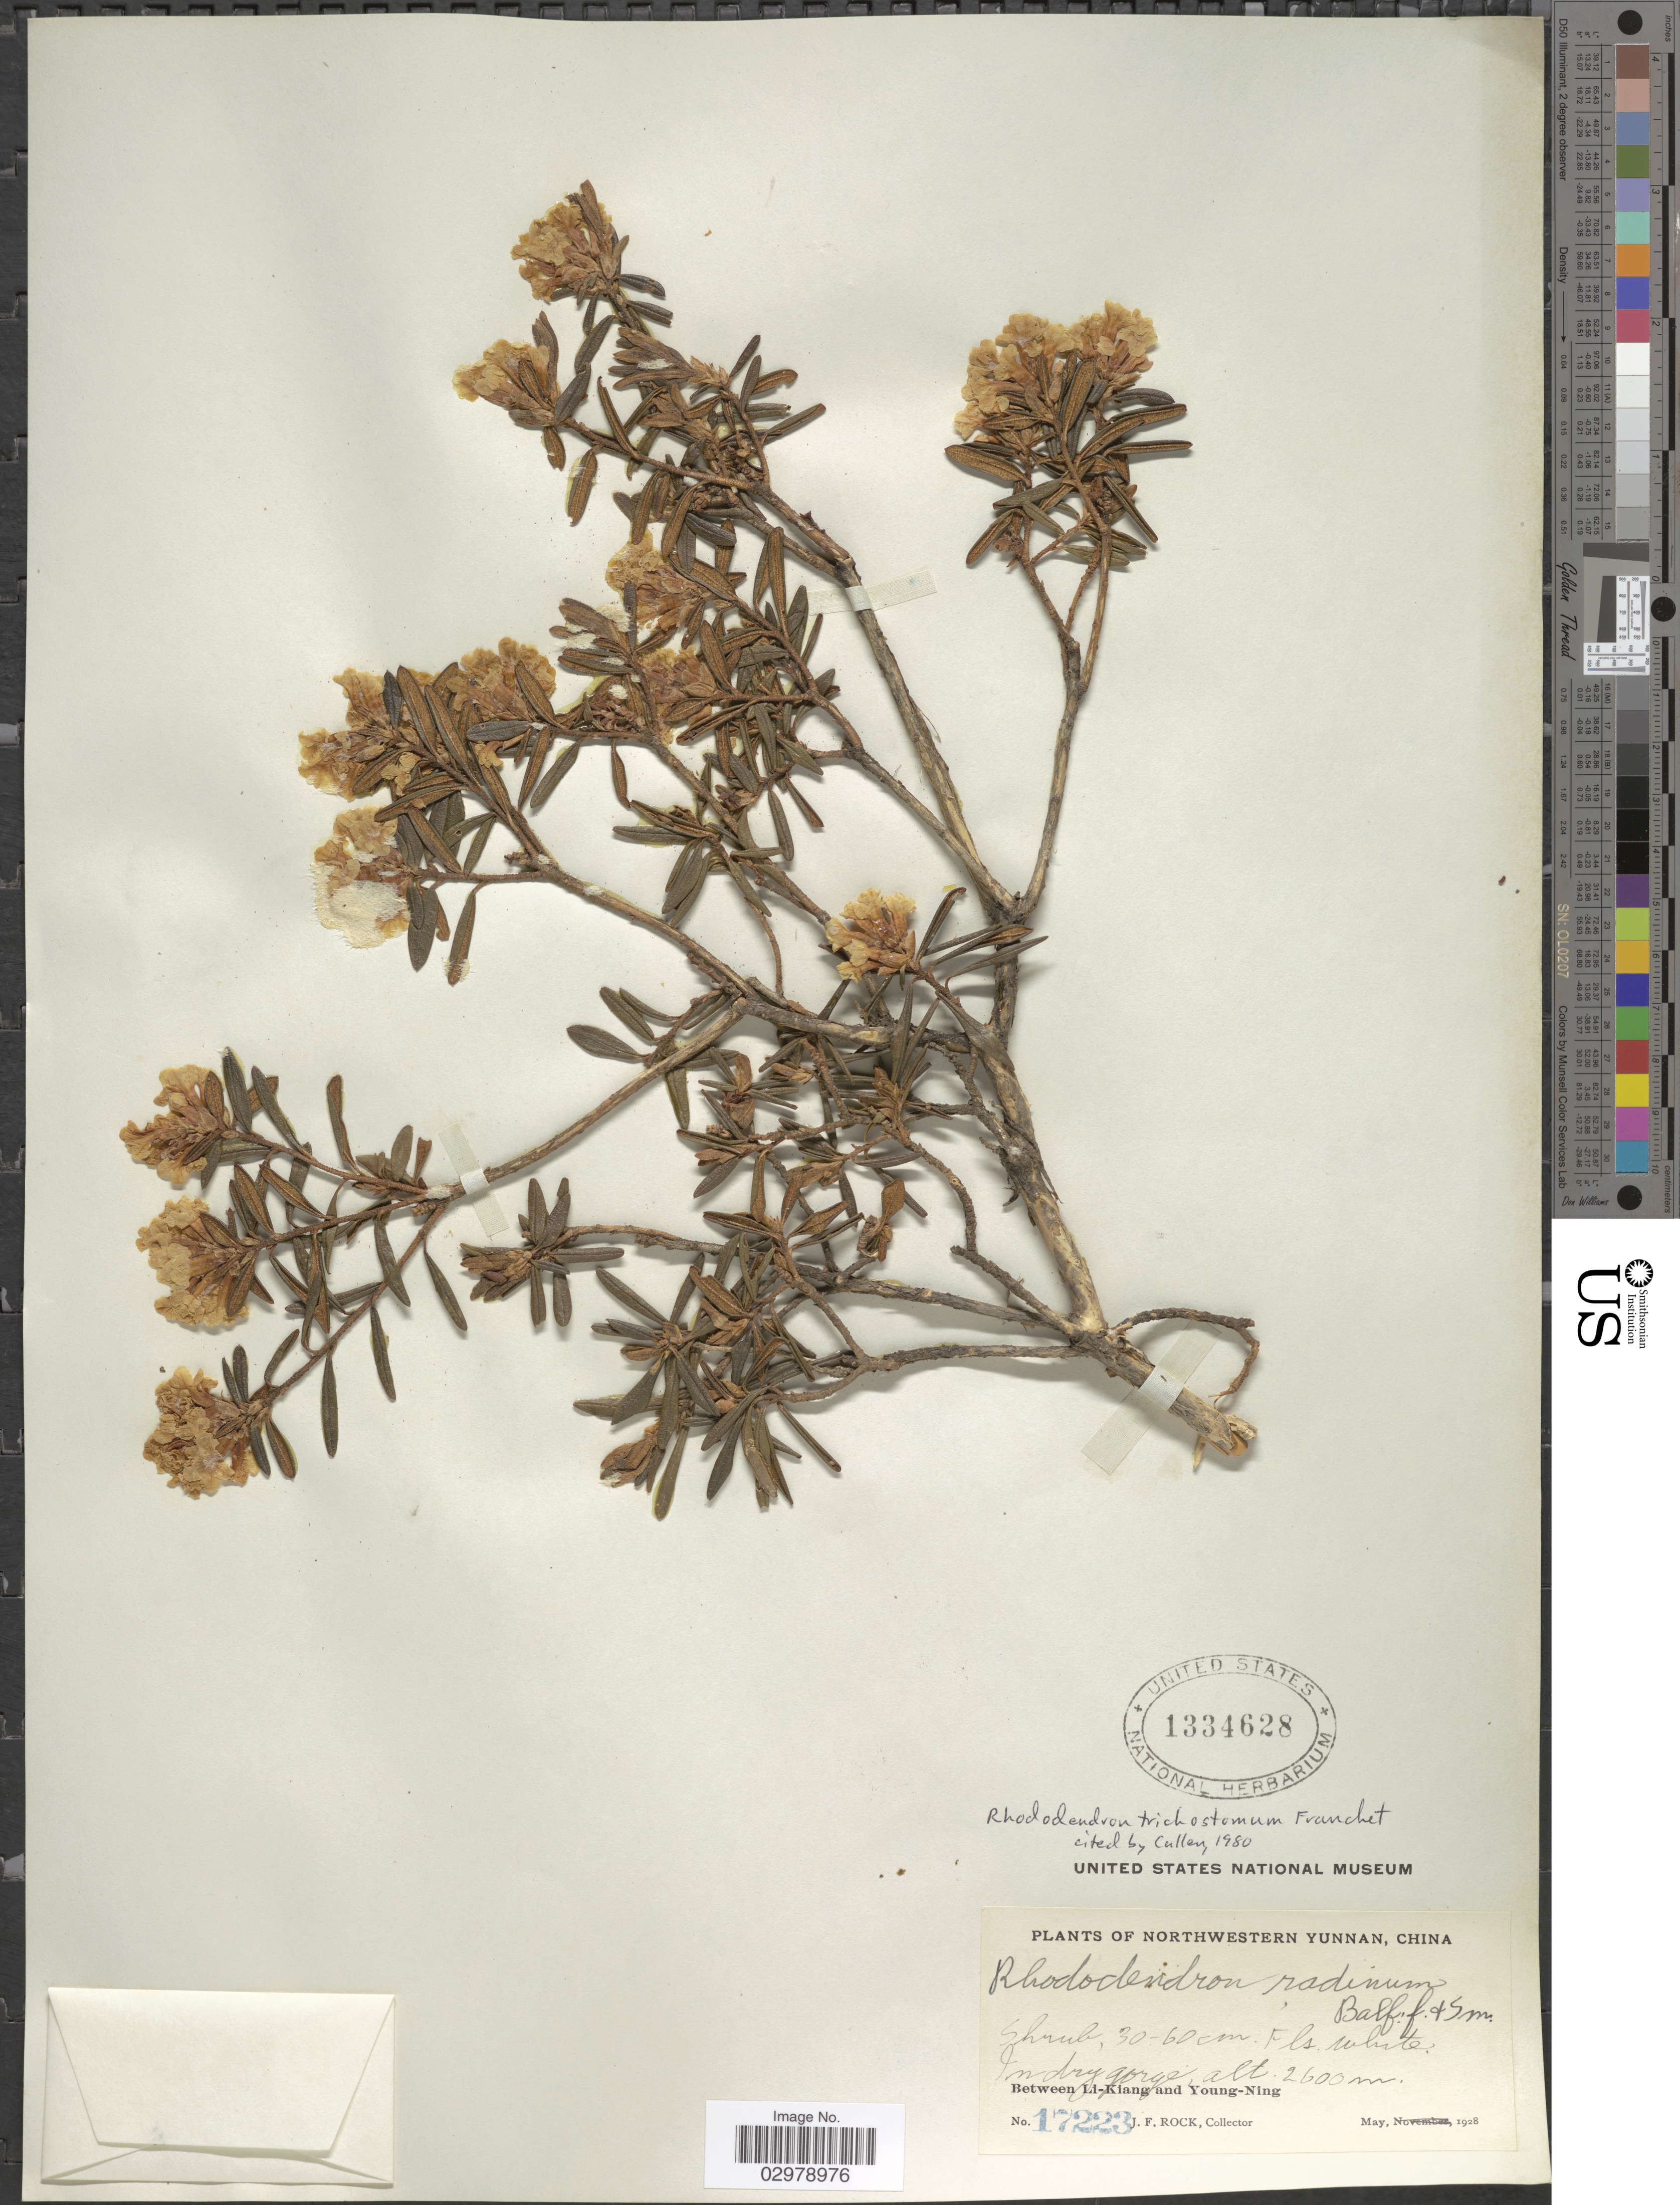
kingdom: Plantae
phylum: Tracheophyta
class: Magnoliopsida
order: Ericales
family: Ericaceae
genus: Rhododendron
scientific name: Rhododendron trichostomum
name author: Franch.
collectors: J. Rock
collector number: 17223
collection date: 1928-05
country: China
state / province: Yunnan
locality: Northwestern Yunnan. Between Li-KIang and Young-Ning.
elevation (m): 2600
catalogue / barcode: US 1334628